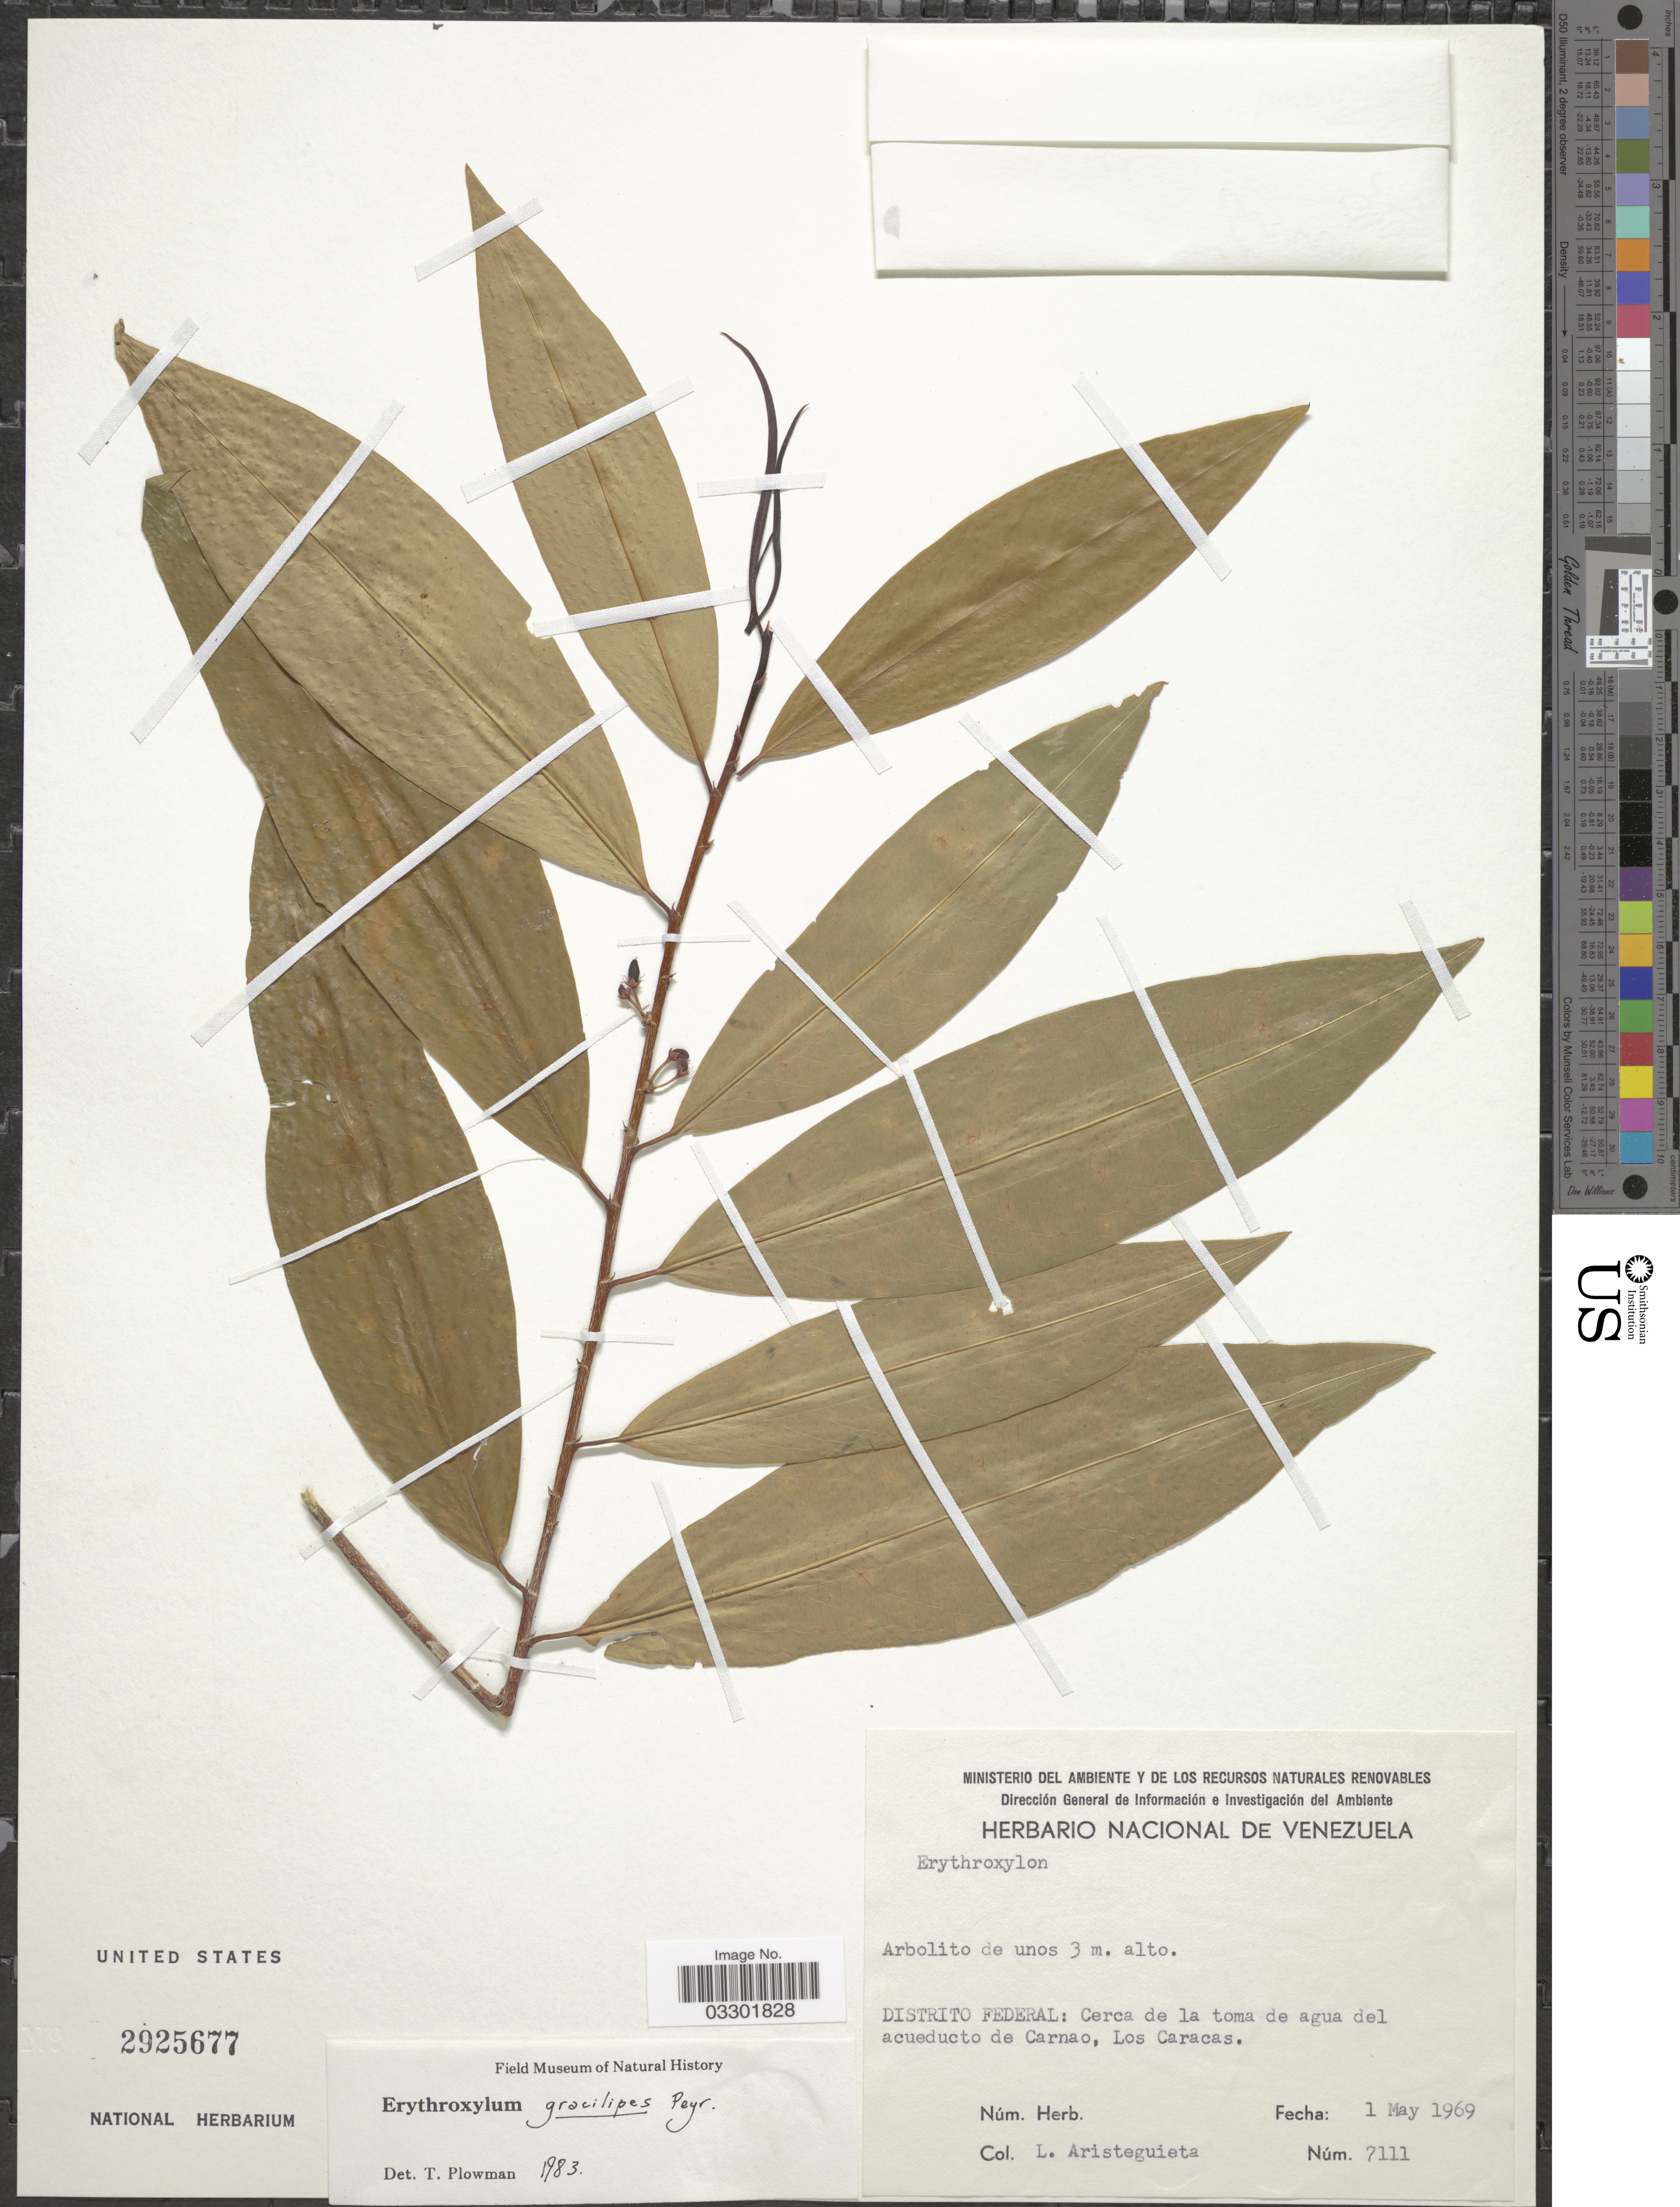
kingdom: Plantae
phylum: Tracheophyta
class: Magnoliopsida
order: Malpighiales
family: Erythroxylaceae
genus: Erythroxylum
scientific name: Erythroxylum gracilipes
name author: Peyr.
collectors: L. Aristeguieta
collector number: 7111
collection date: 1969-05-01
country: Venezuela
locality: Distrito Federal: Cerca de la toma de agua del acueducto de Carnao, Los Caracas.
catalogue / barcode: US 2925677